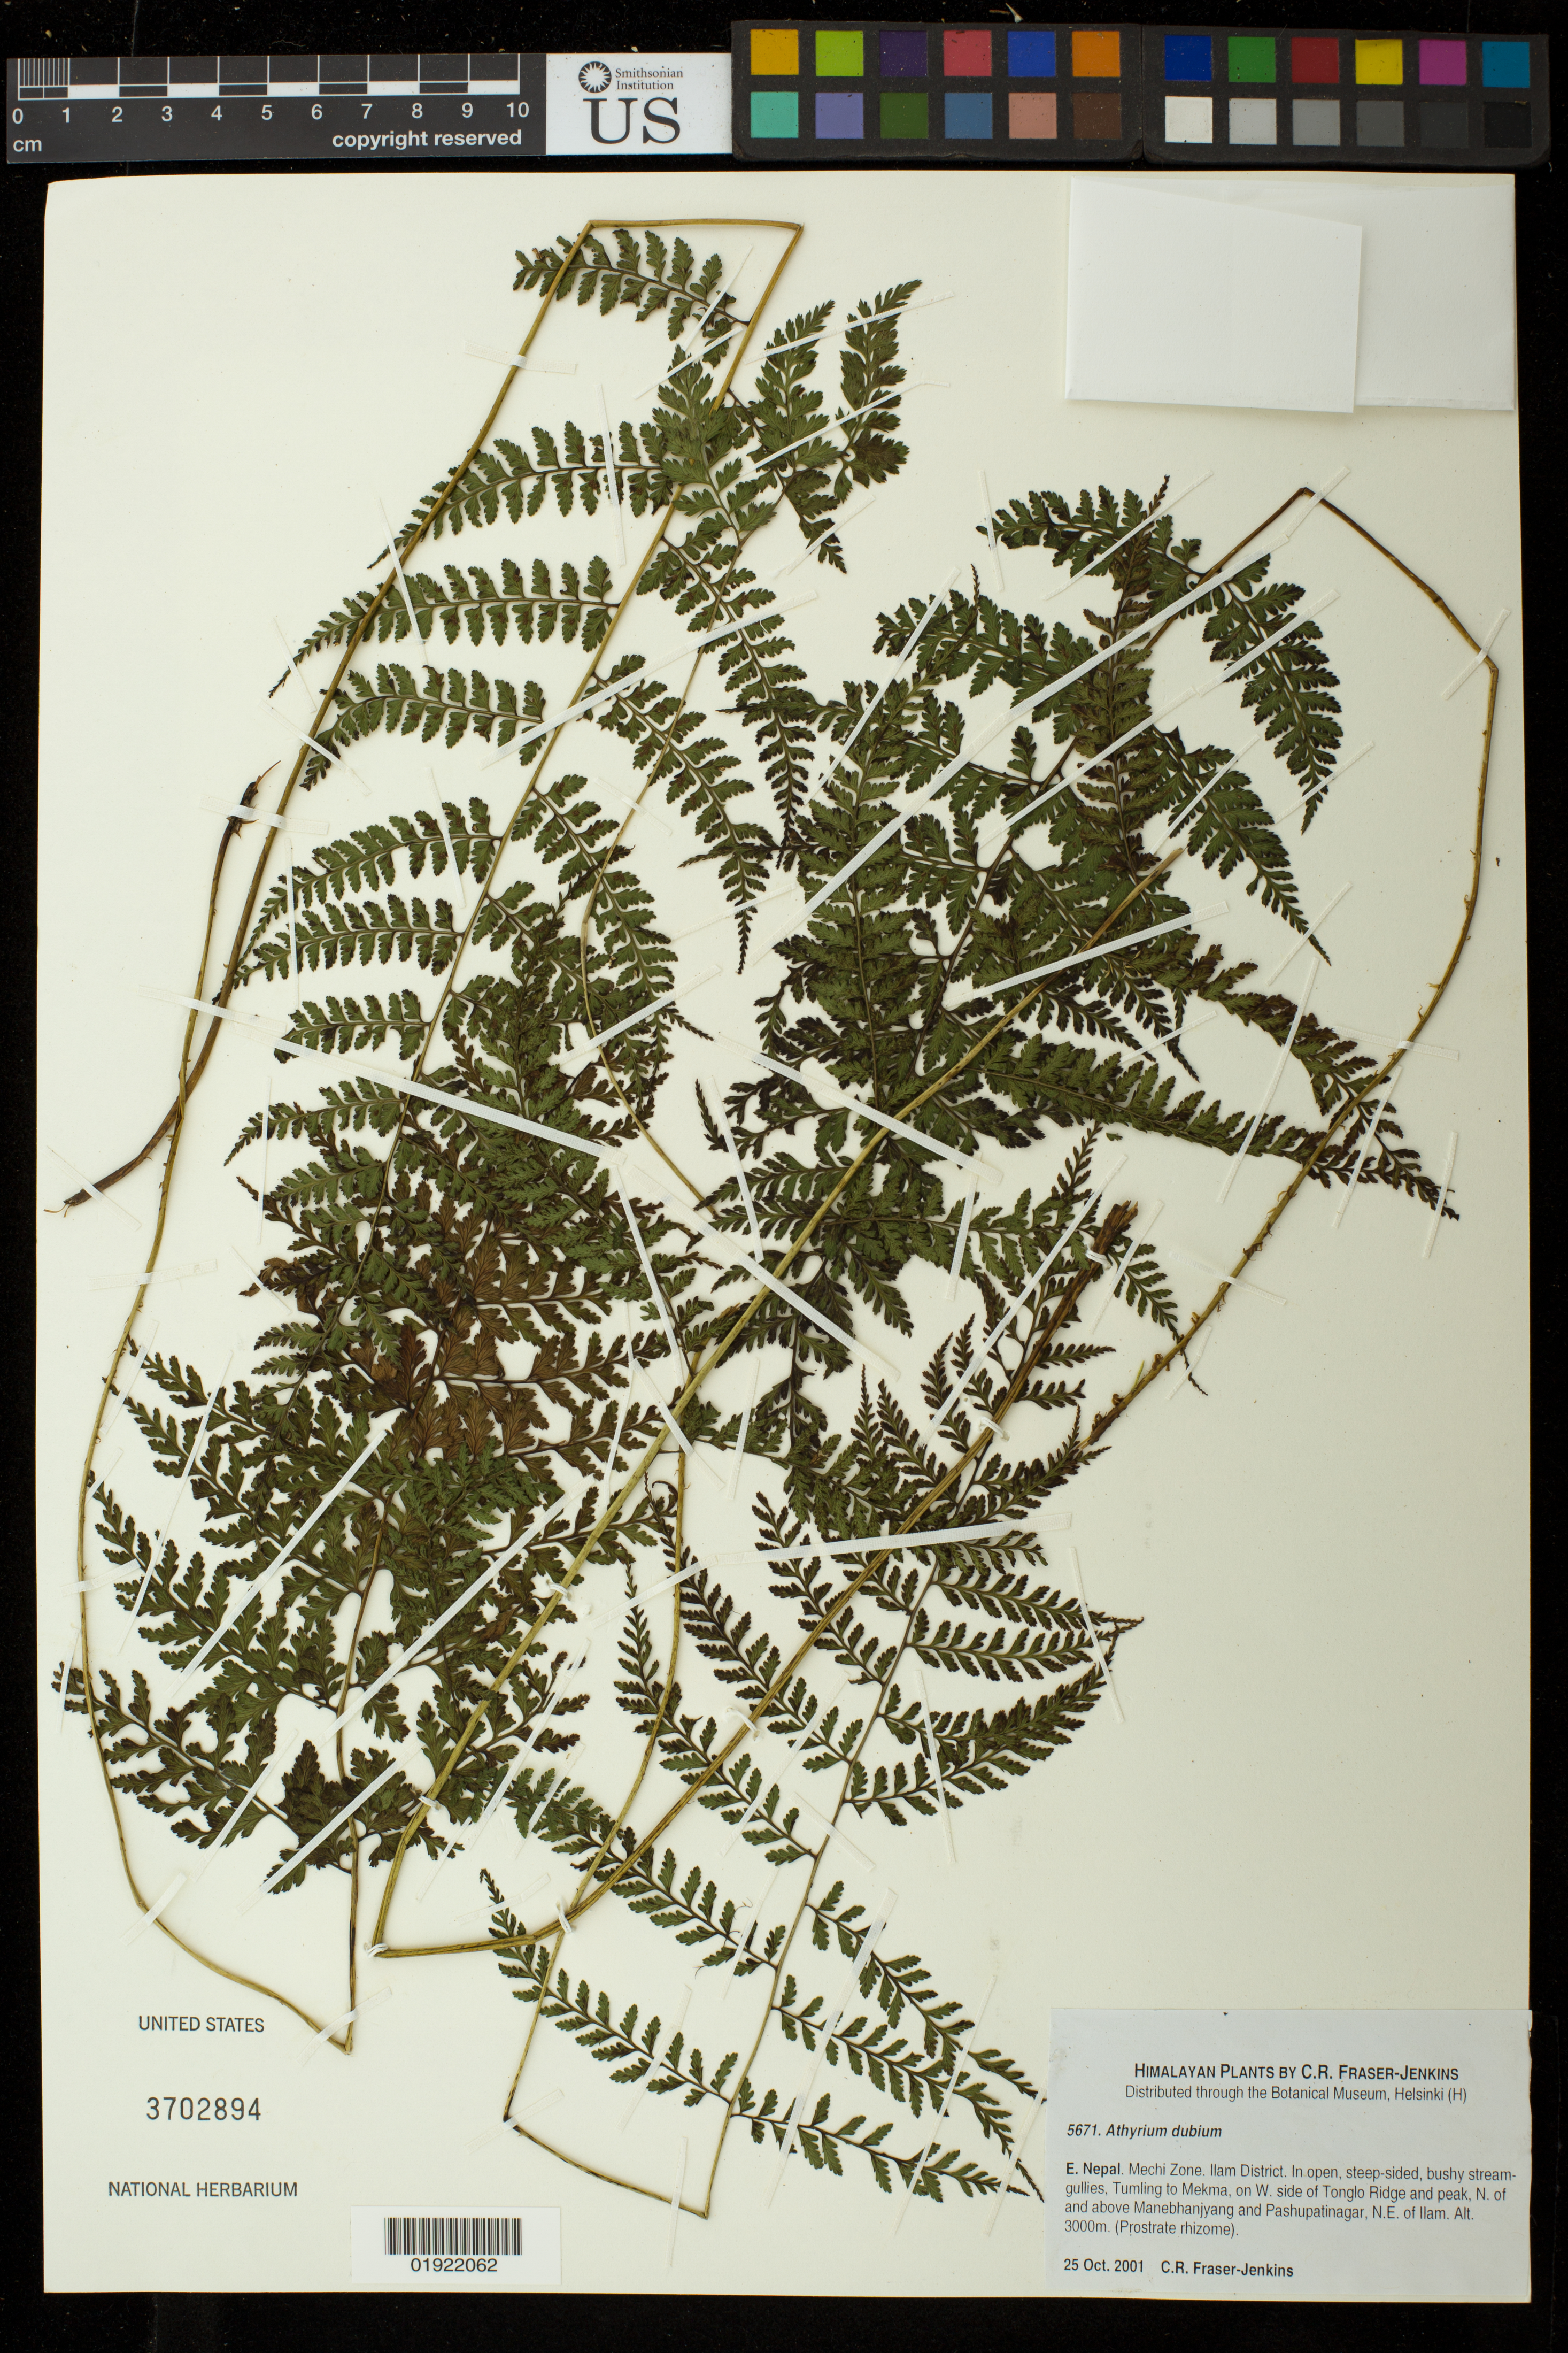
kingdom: Plantae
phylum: Tracheophyta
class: Polypodiopsida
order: Polypodiales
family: Athyriaceae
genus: Athyrium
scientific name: Athyrium dubium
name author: (D. Don) Ohwi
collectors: C. R. Fraser-Jenkins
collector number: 5671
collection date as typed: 25 Oct. 2001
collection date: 2001-10-25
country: Nepal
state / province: Mechi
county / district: Ilam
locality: Tumling to Mekma, on W. side of Tonglo Ridge and peak, N. of and above Manebhanjyang and Pashupatinagar, N.E. of Ilam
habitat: in open, steep-sided, bushy stream gullies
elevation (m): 3000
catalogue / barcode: US 3702894